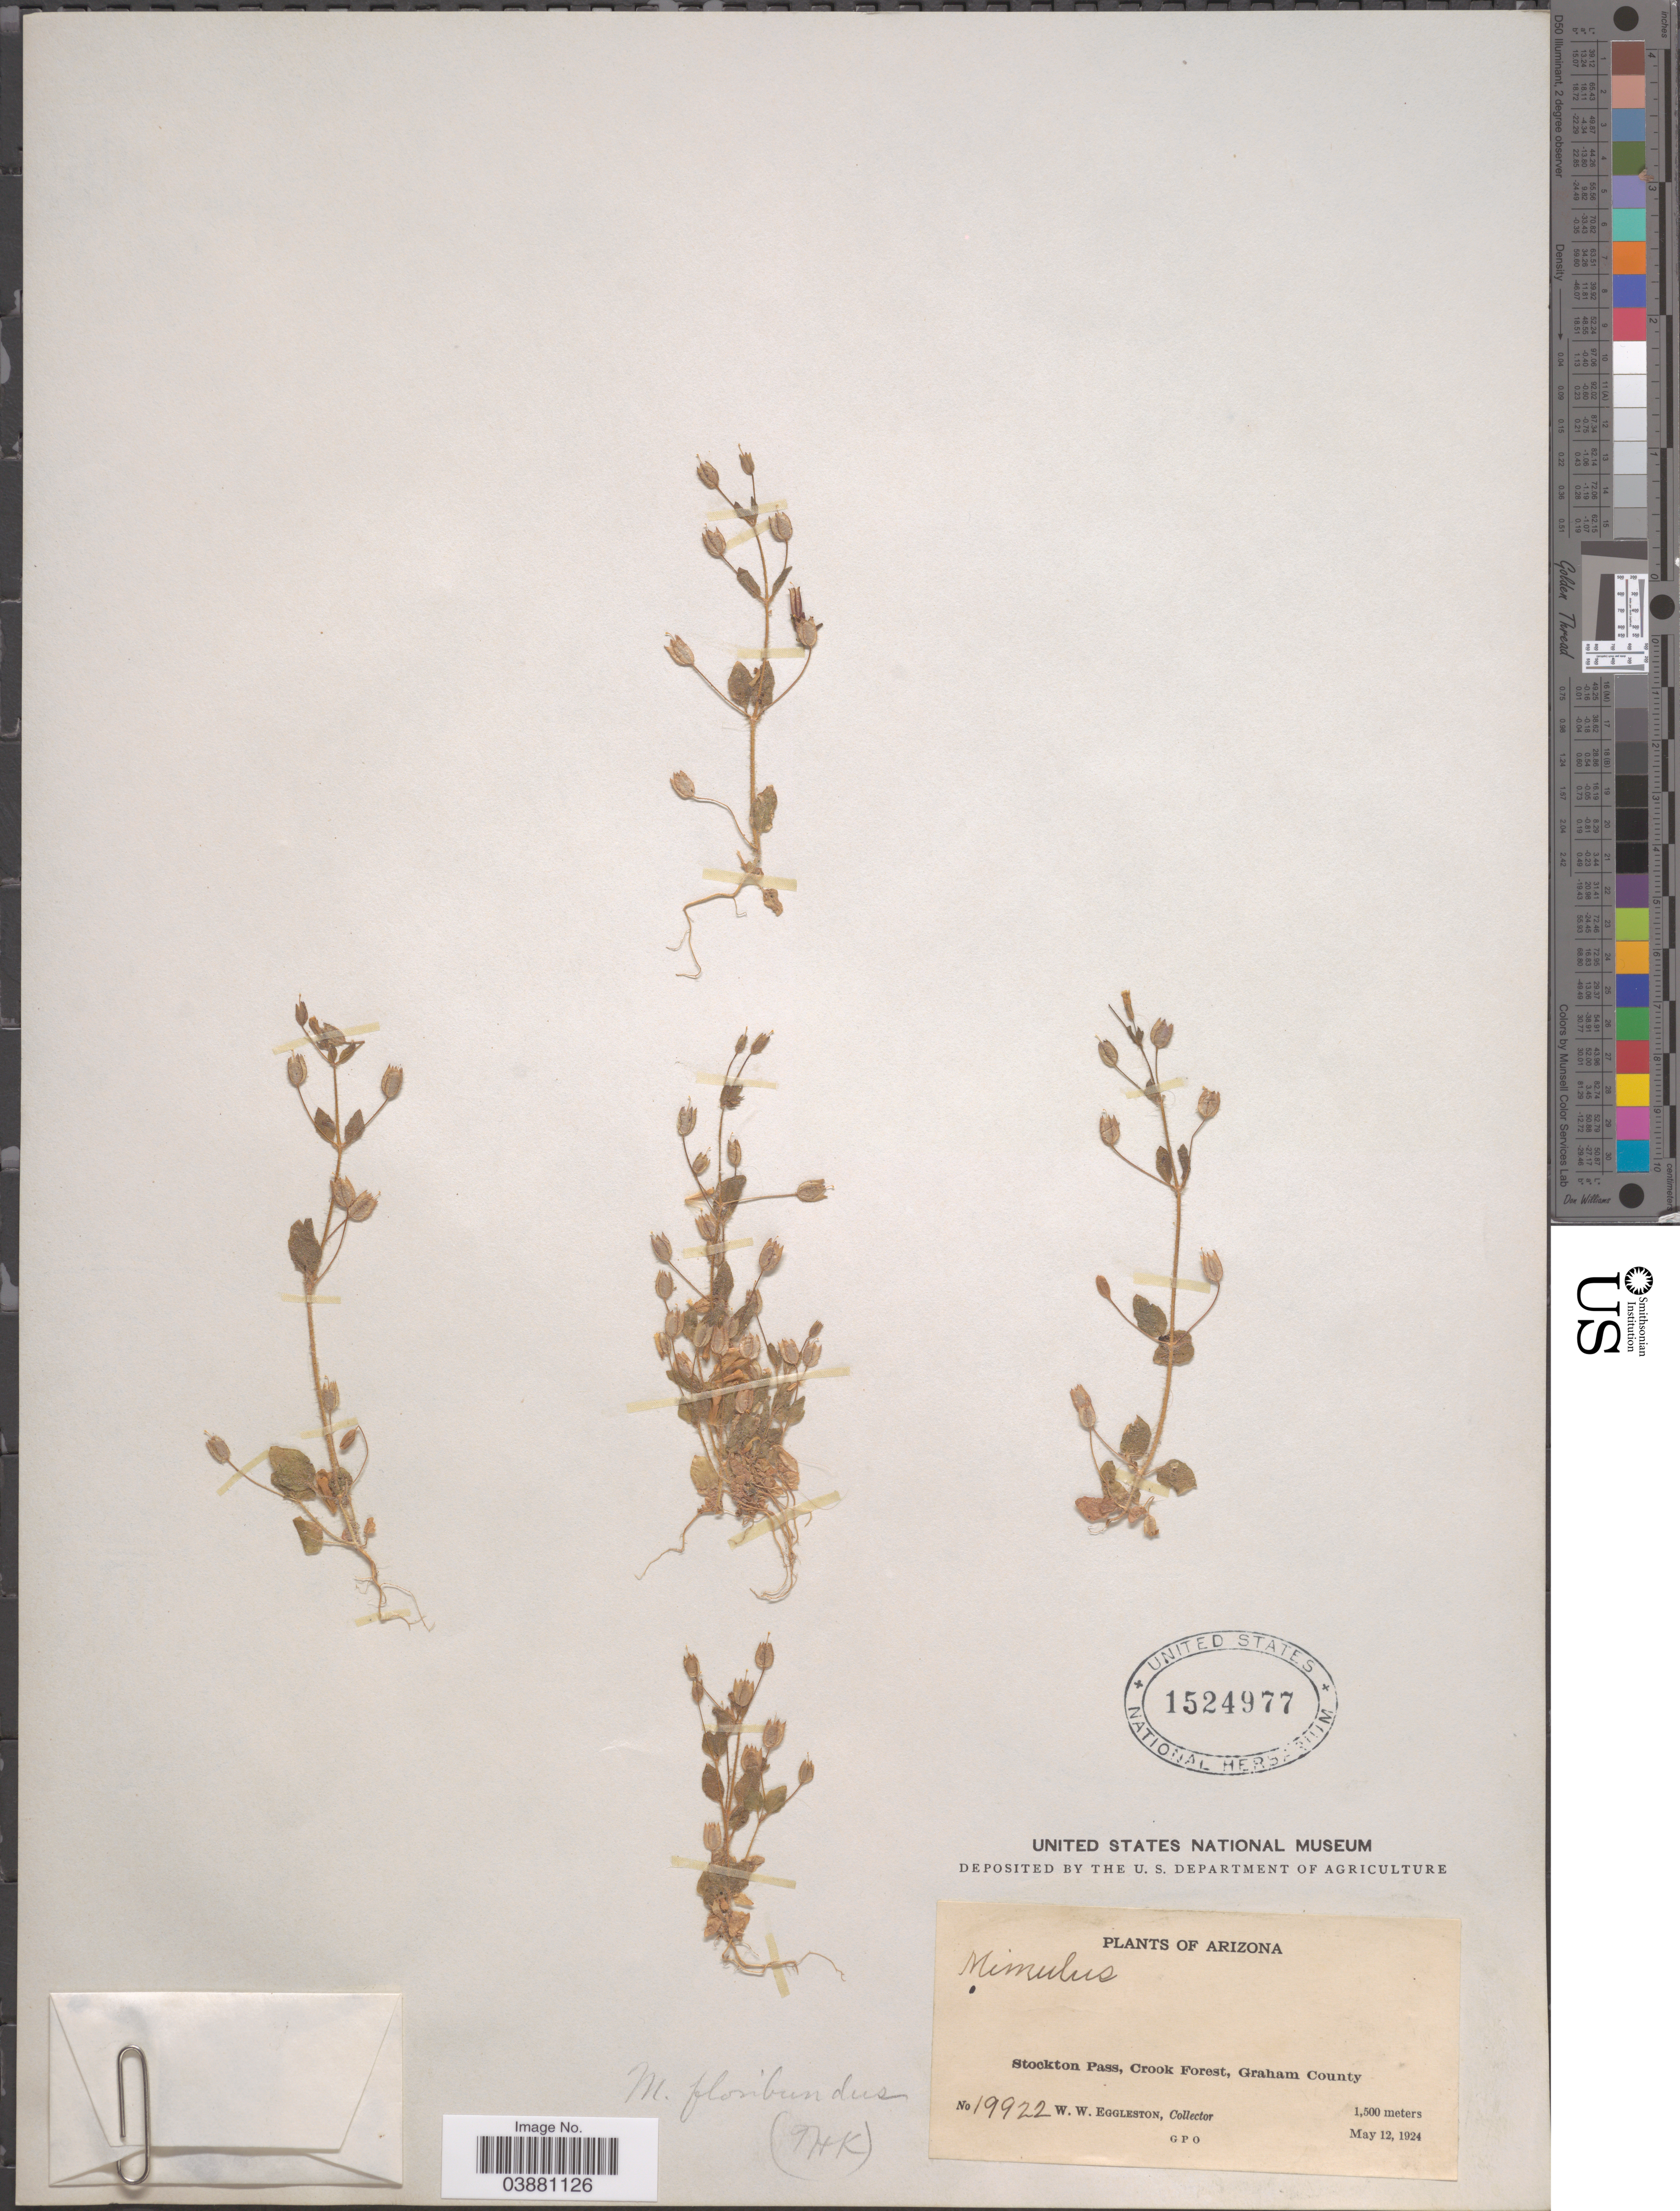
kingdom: Plantae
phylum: Tracheophyta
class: Magnoliopsida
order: Lamiales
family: Phrymaceae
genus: Mimulus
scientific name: Mimulus floribundus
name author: Douglas ex Lindl.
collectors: W. W. Eggleston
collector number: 19922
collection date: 1924-05-12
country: United States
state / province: Arizona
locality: Stockton Pass, Crook Forest, Graham County.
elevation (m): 1500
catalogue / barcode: US 1524977